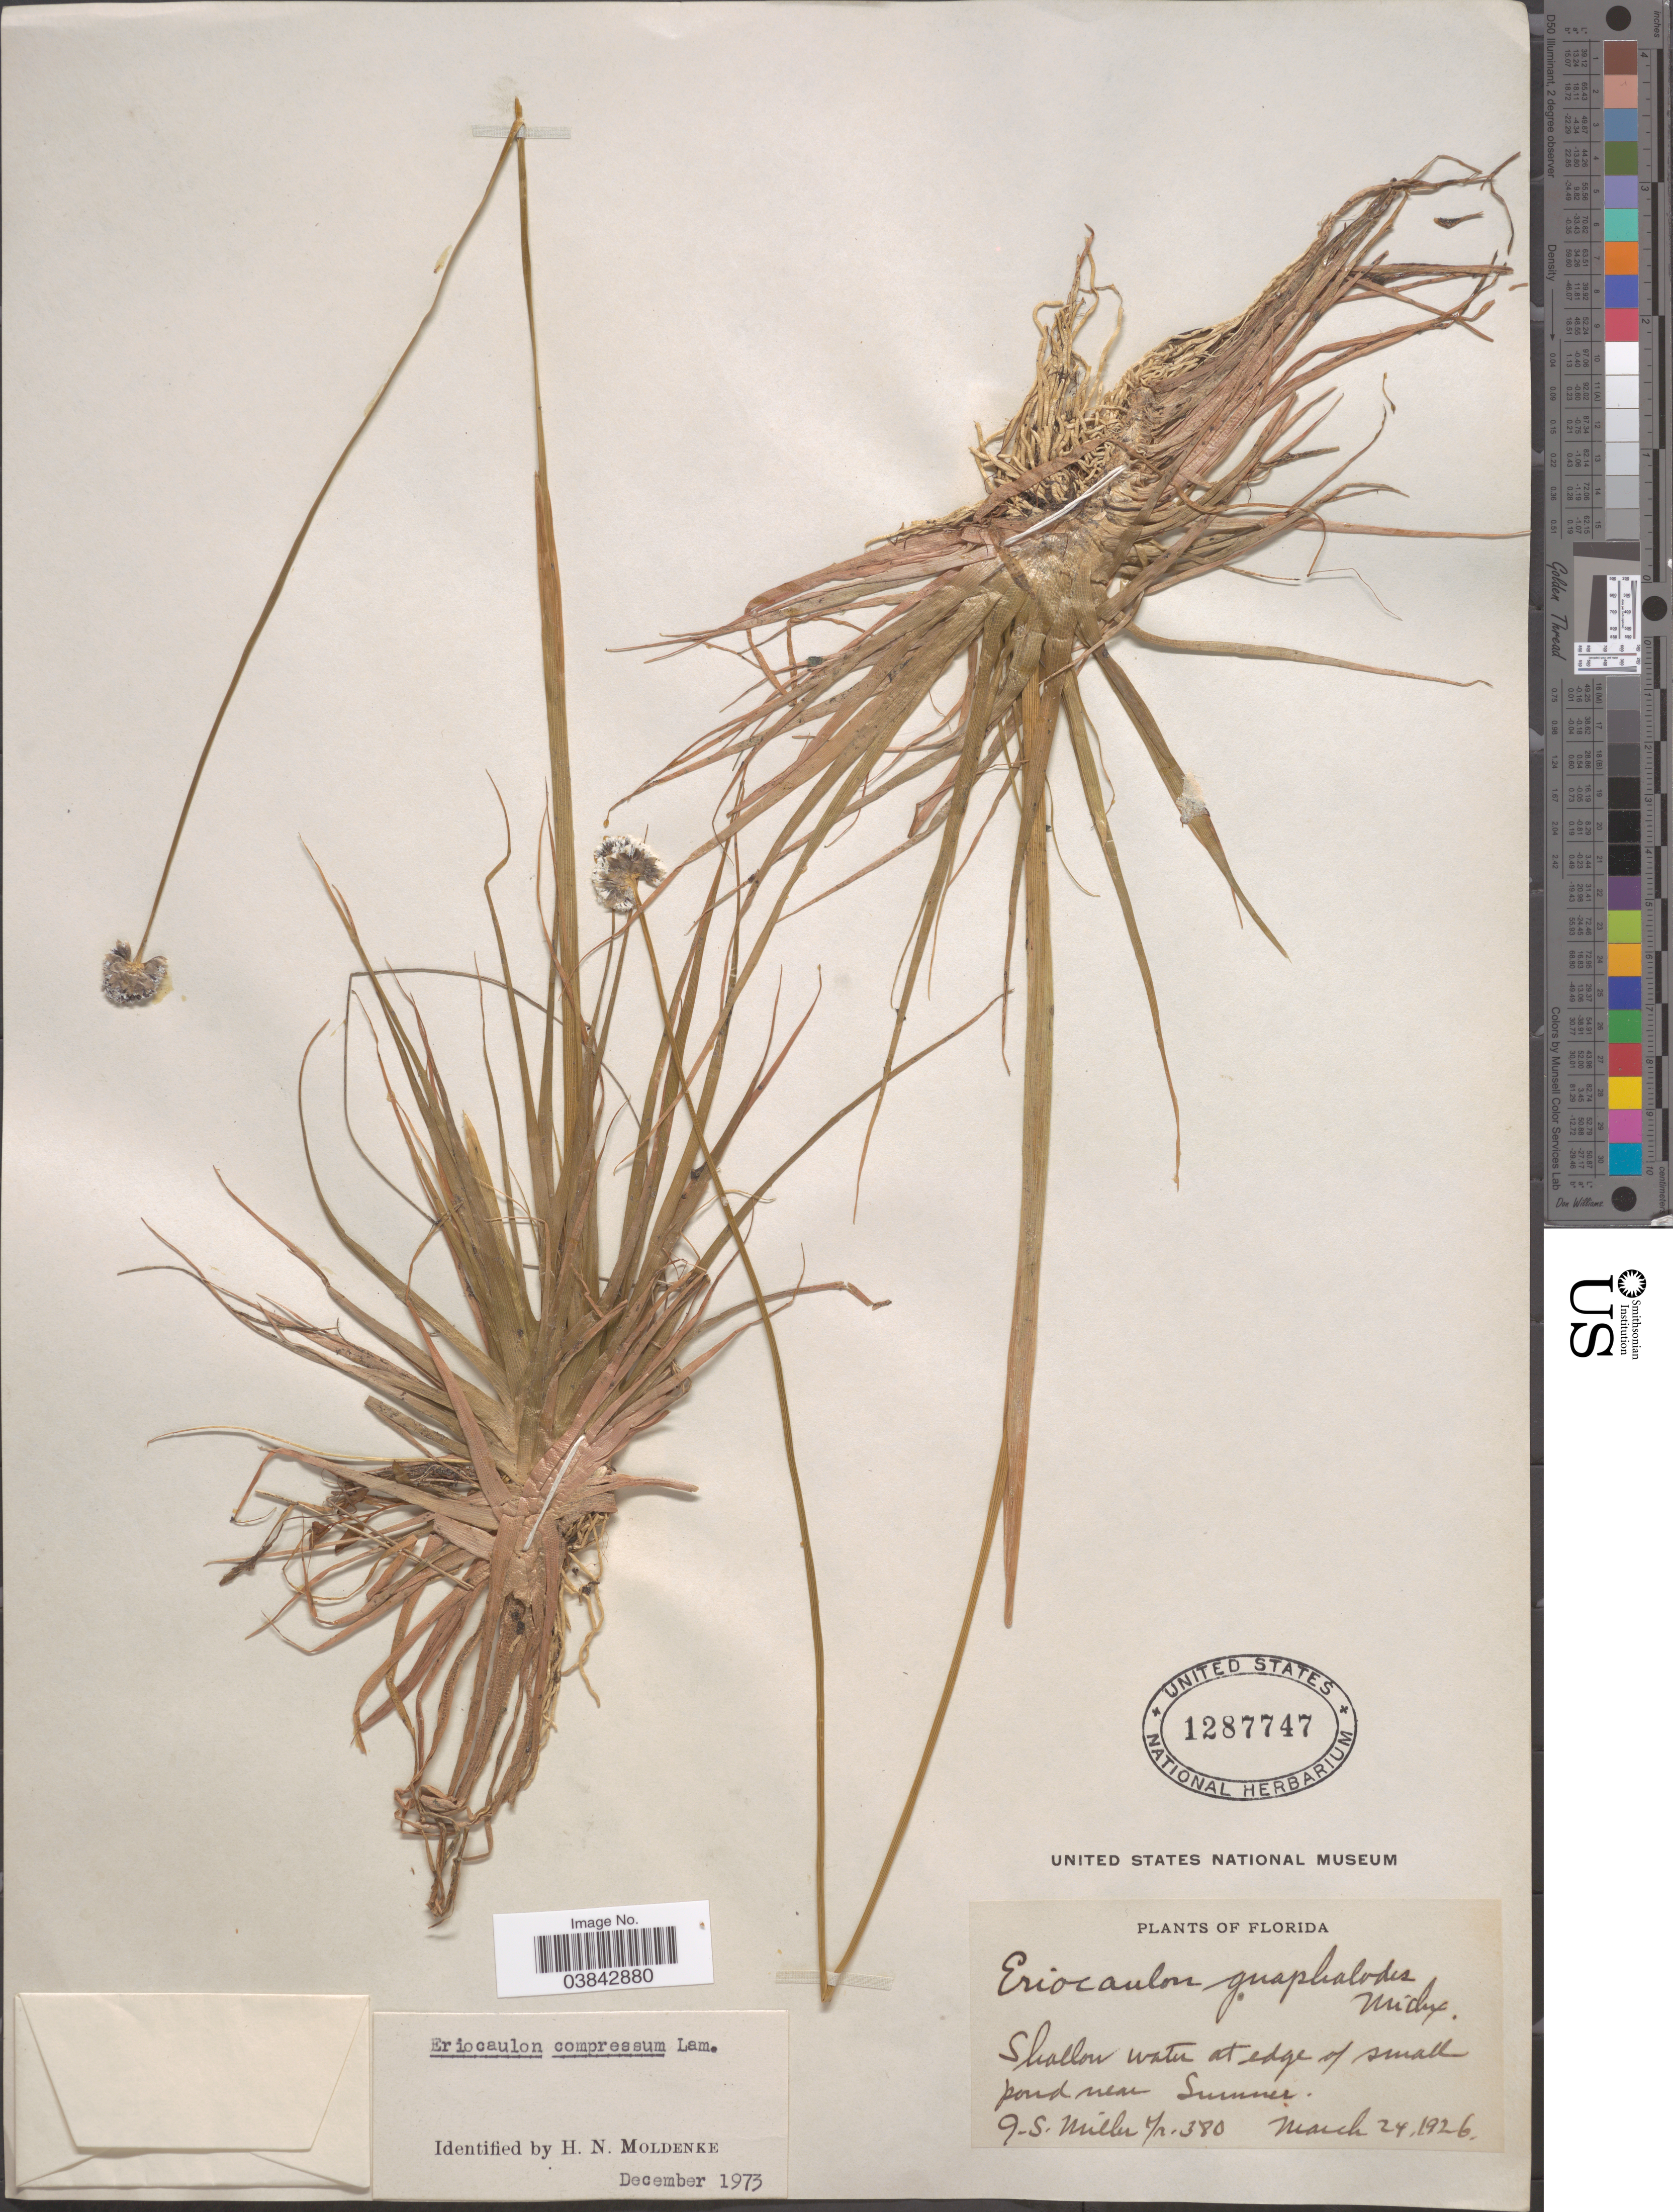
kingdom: Plantae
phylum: Tracheophyta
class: Liliopsida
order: Poales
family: Eriocaulaceae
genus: Eriocaulon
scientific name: Eriocaulon compressum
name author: Lam.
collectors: J. S. Miller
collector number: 380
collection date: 1926-03-24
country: United States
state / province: Florida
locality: Shallow water at edge of small pond near Sumner.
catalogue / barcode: US 1287747